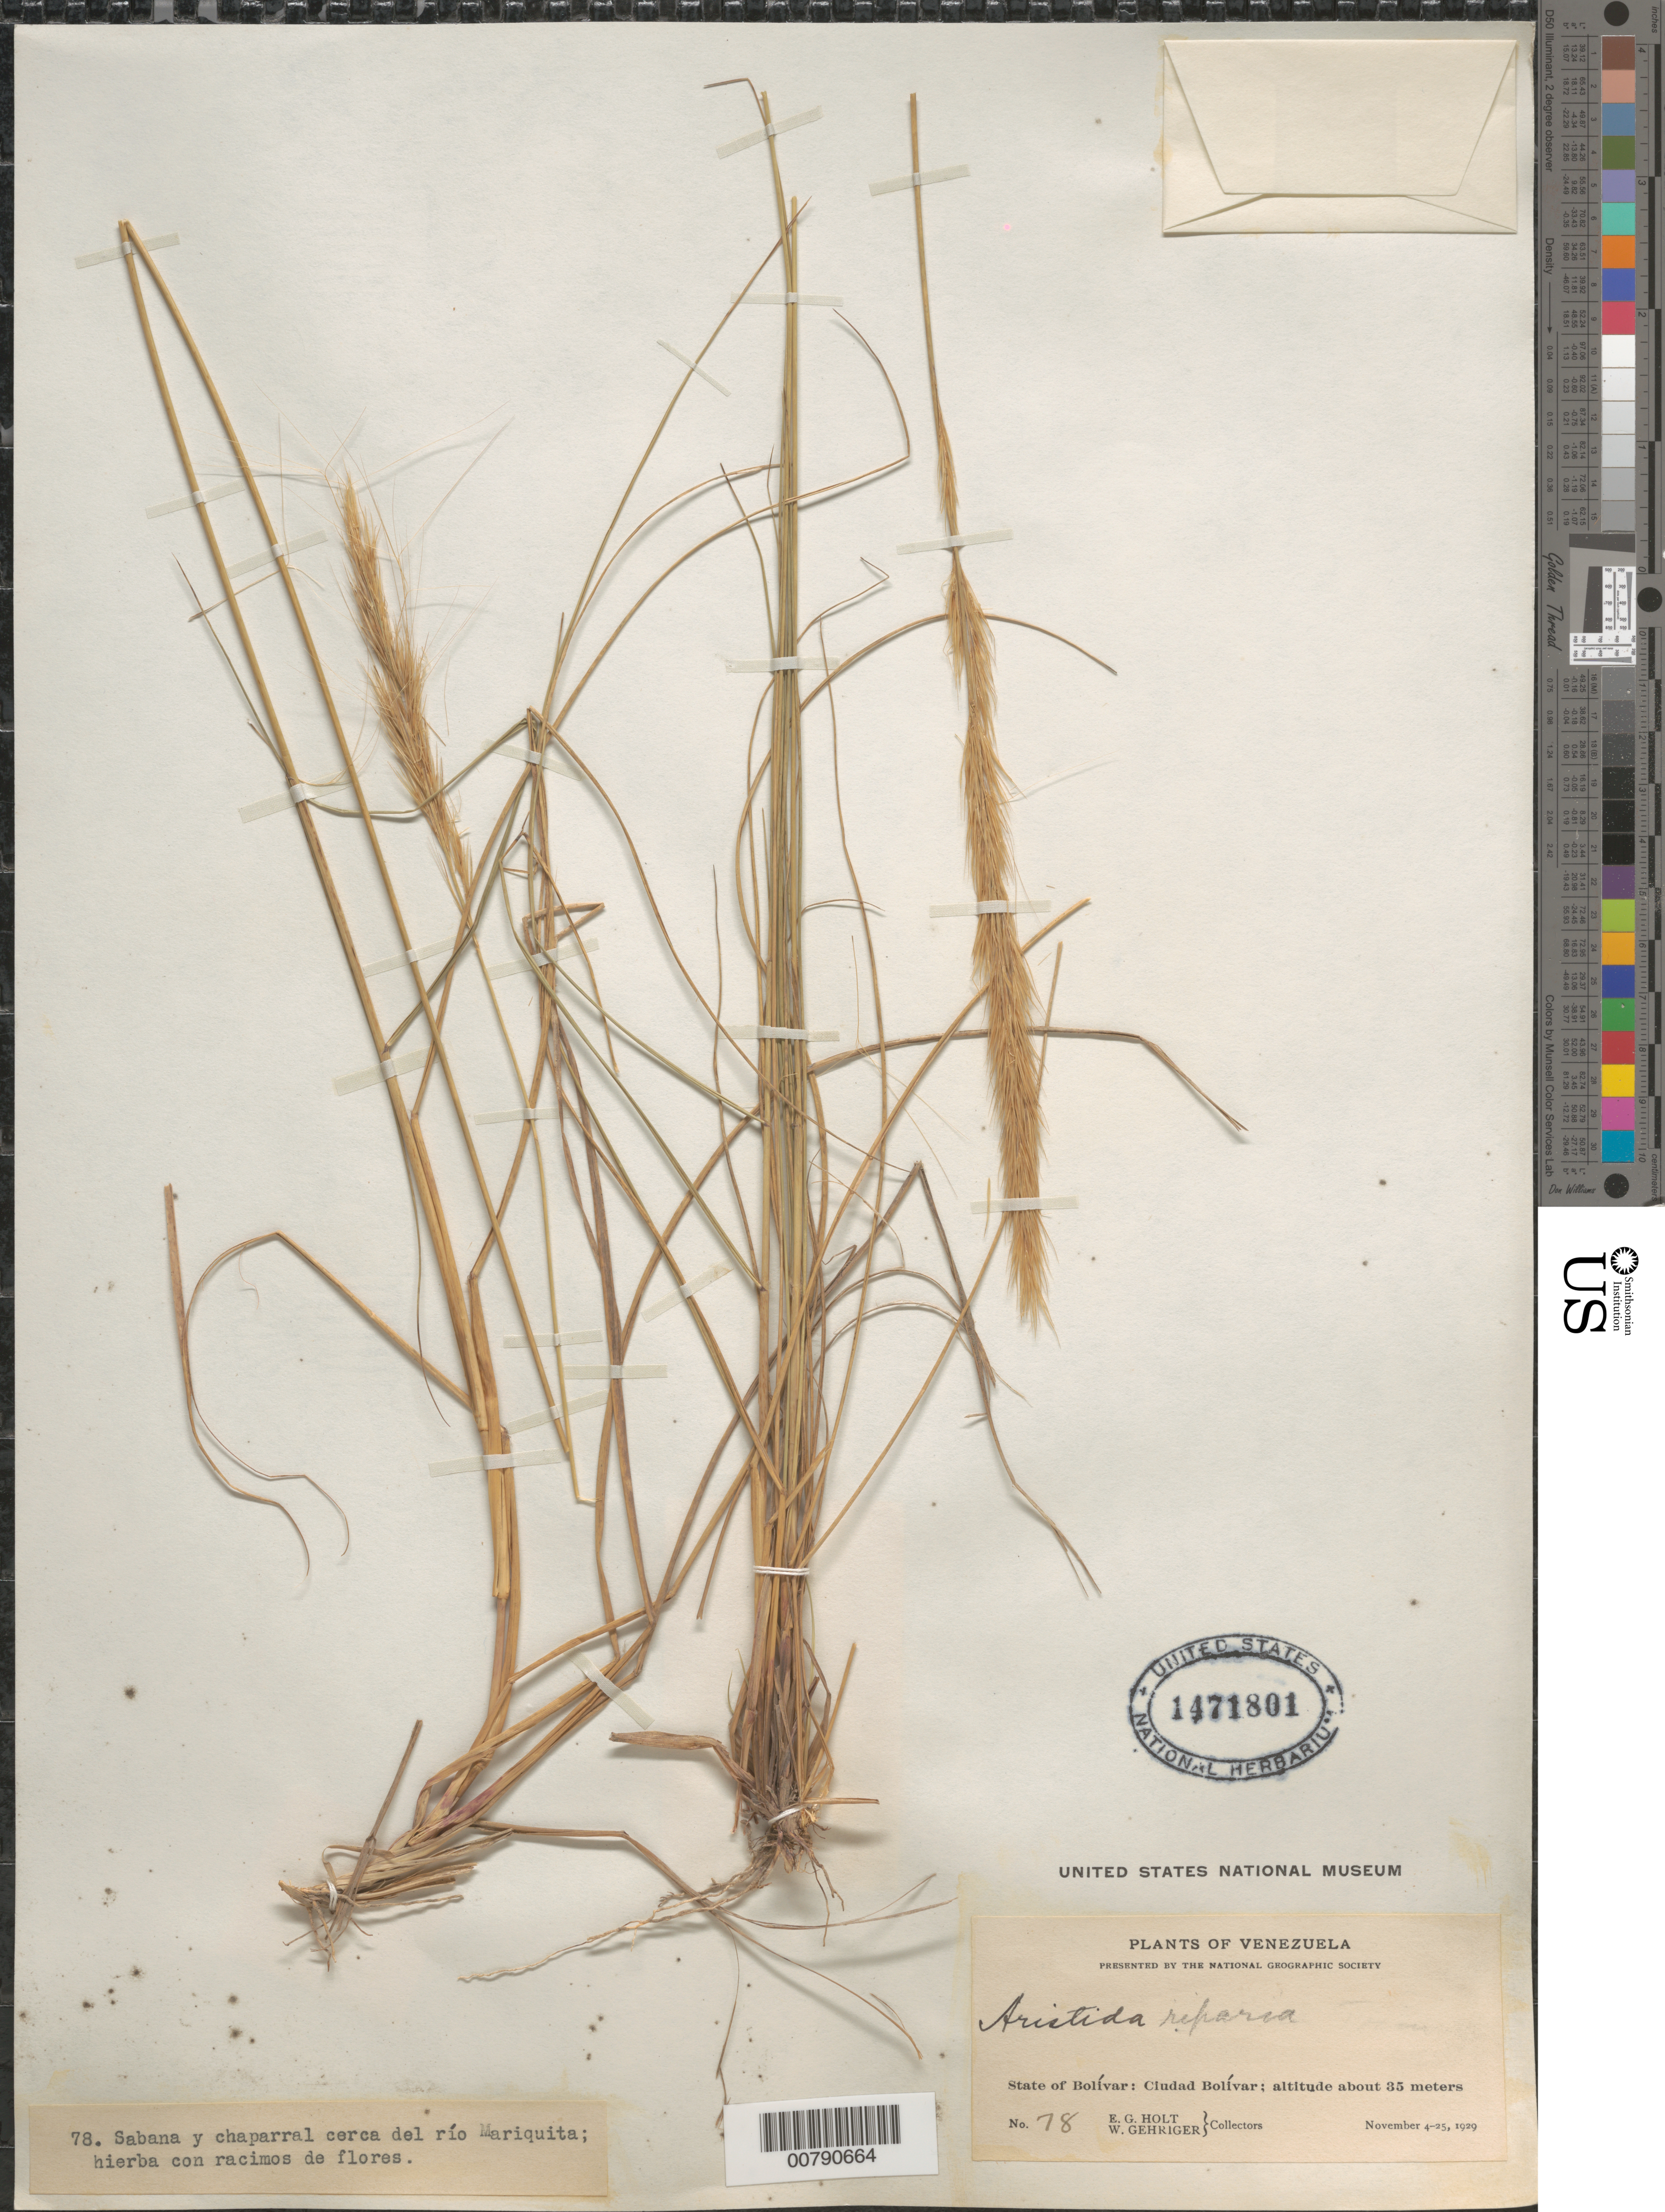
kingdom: Plantae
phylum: Tracheophyta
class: Liliopsida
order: Poales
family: Poaceae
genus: Aristida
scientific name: Aristida riparia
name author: Trin.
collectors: E. Holt & W. Gehriger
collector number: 78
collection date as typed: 4-Nov-29 to 25-Nov-29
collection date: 1929-11-04/1929-11-25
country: Venezuela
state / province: Bolívar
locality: Ciudad Bolívar, Río Marquita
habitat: Sabana y chaparral cerca del rio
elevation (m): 35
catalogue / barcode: US 1471801